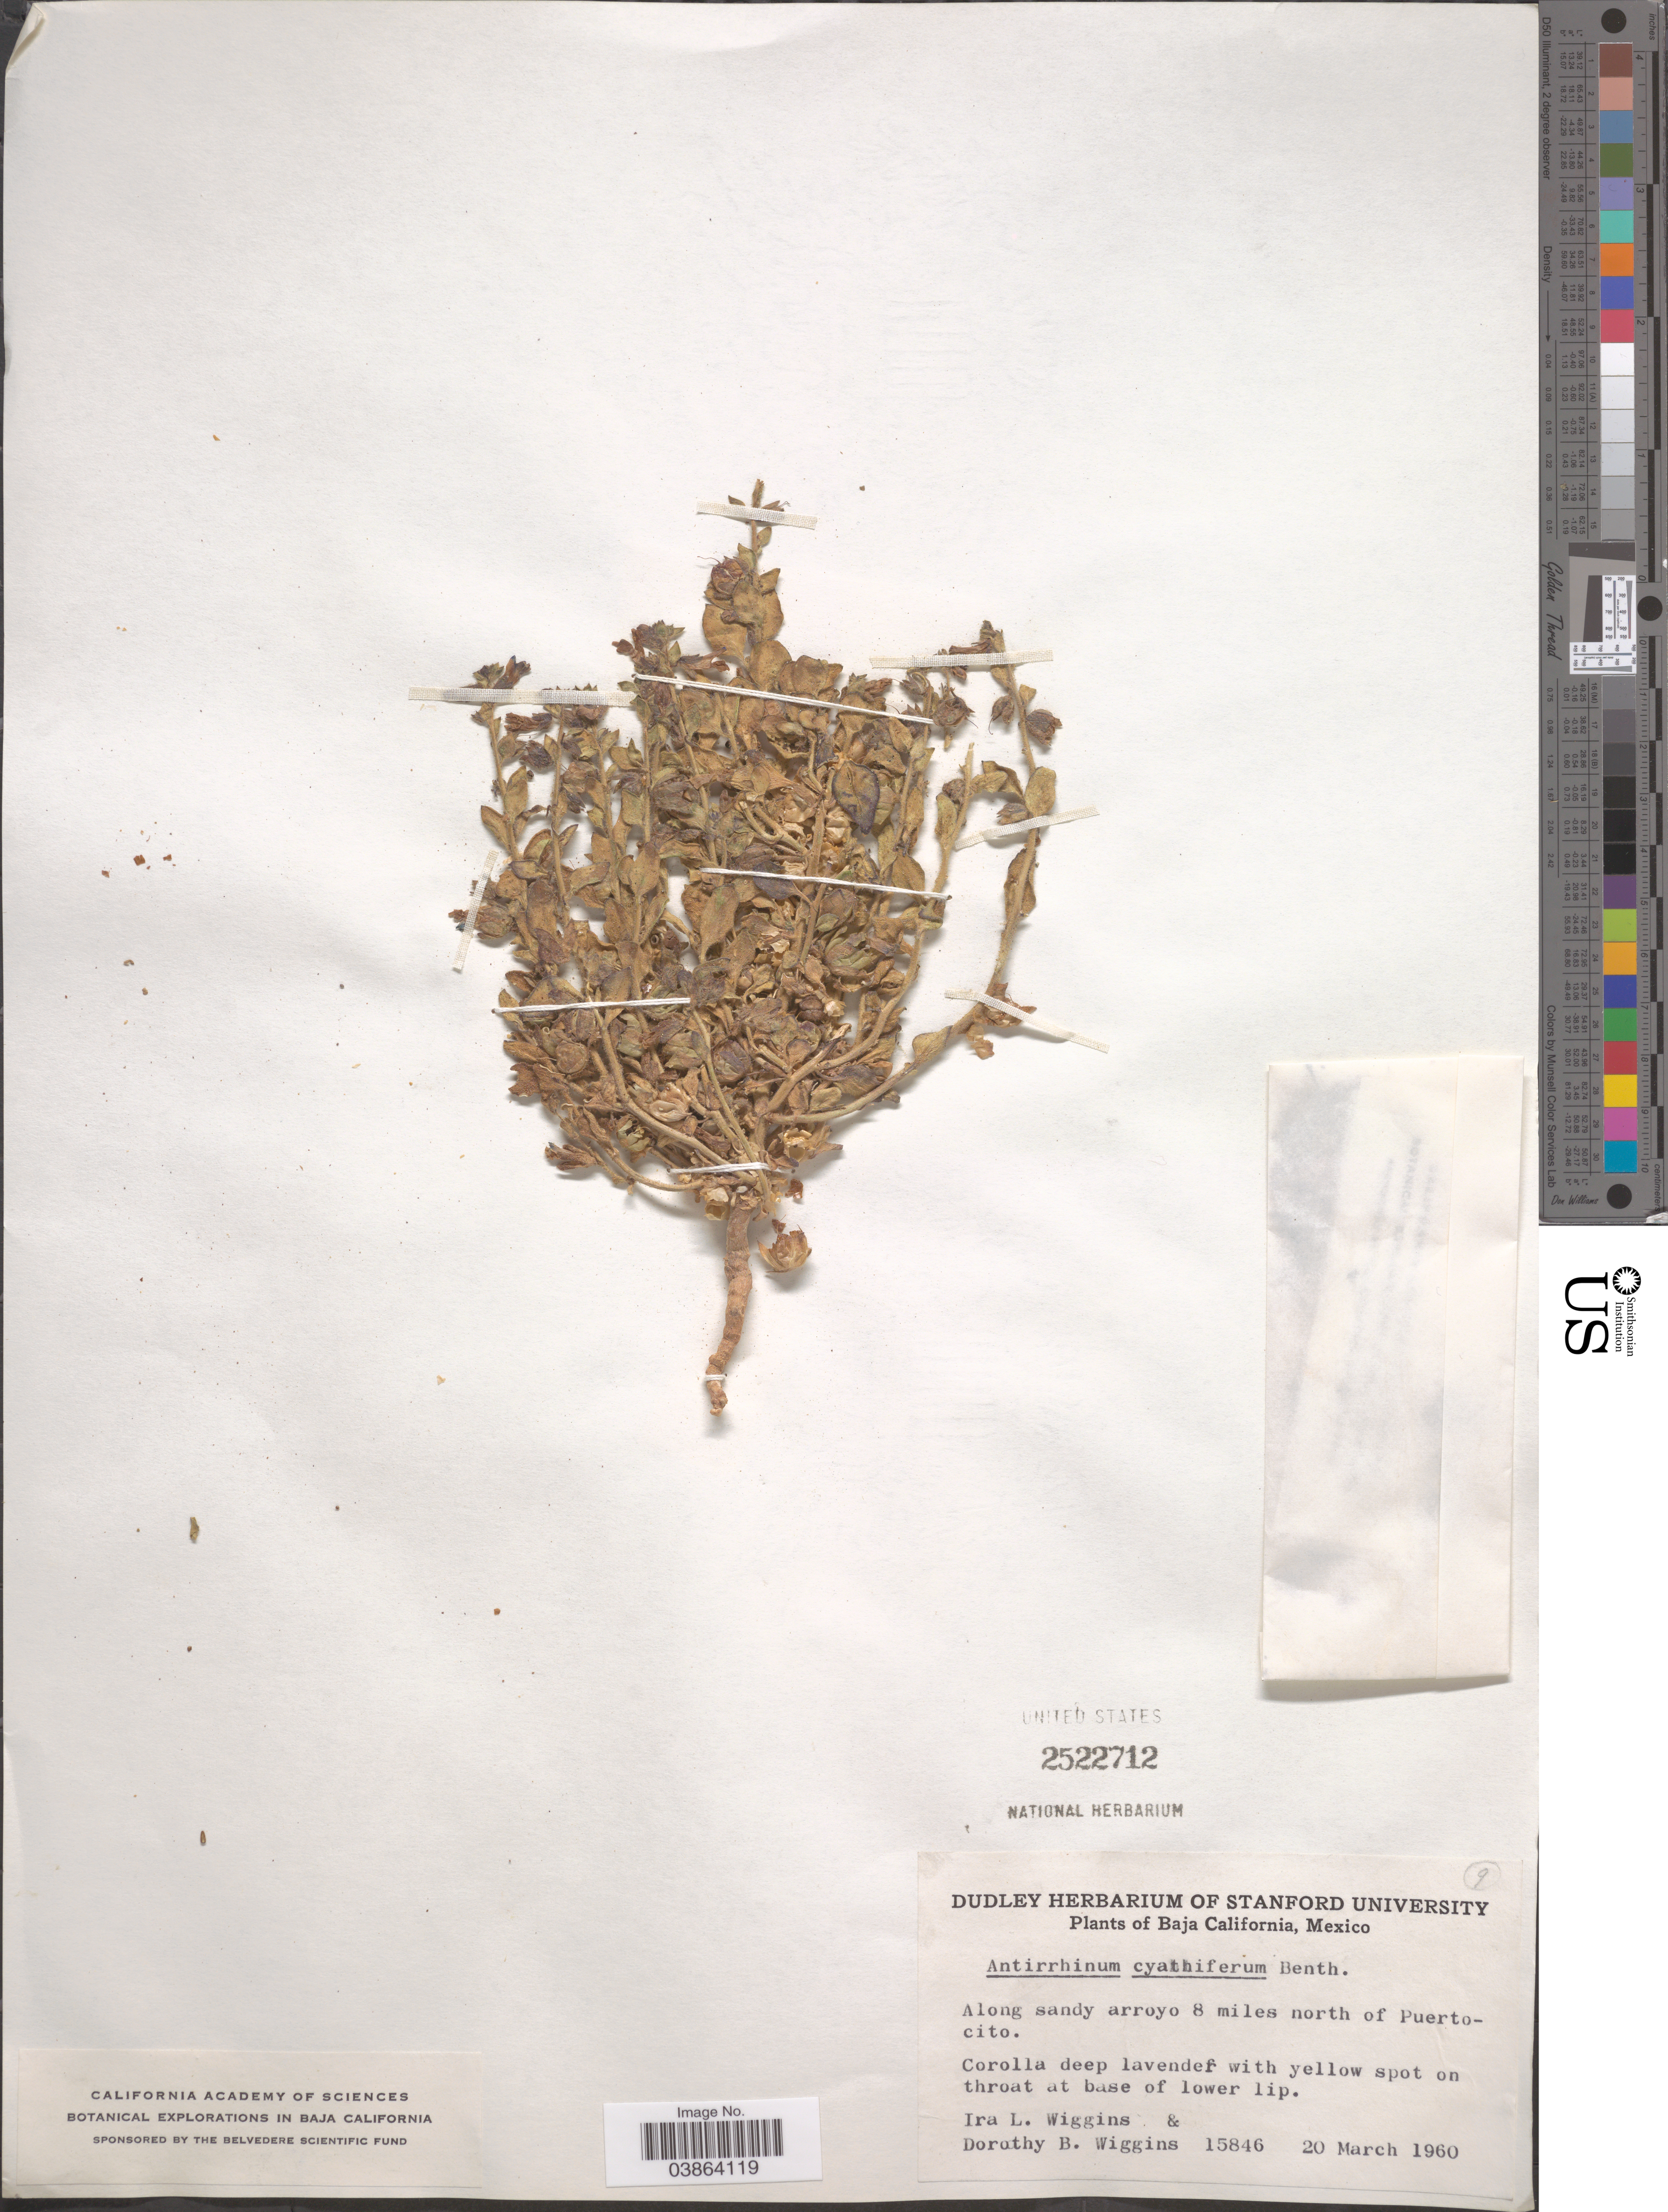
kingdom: Plantae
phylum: Tracheophyta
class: Magnoliopsida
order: Lamiales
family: Plantaginaceae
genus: Pseudorontium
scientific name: Pseudorontium cyathiferum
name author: (Benth.) Rothm.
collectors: I. L. Wiggins & D. B. Wiggins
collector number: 15846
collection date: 1960-03-20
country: Mexico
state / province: Baja California Norte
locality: Along sandy arroyo 8 miles north of Puertocito.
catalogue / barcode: US 2522712